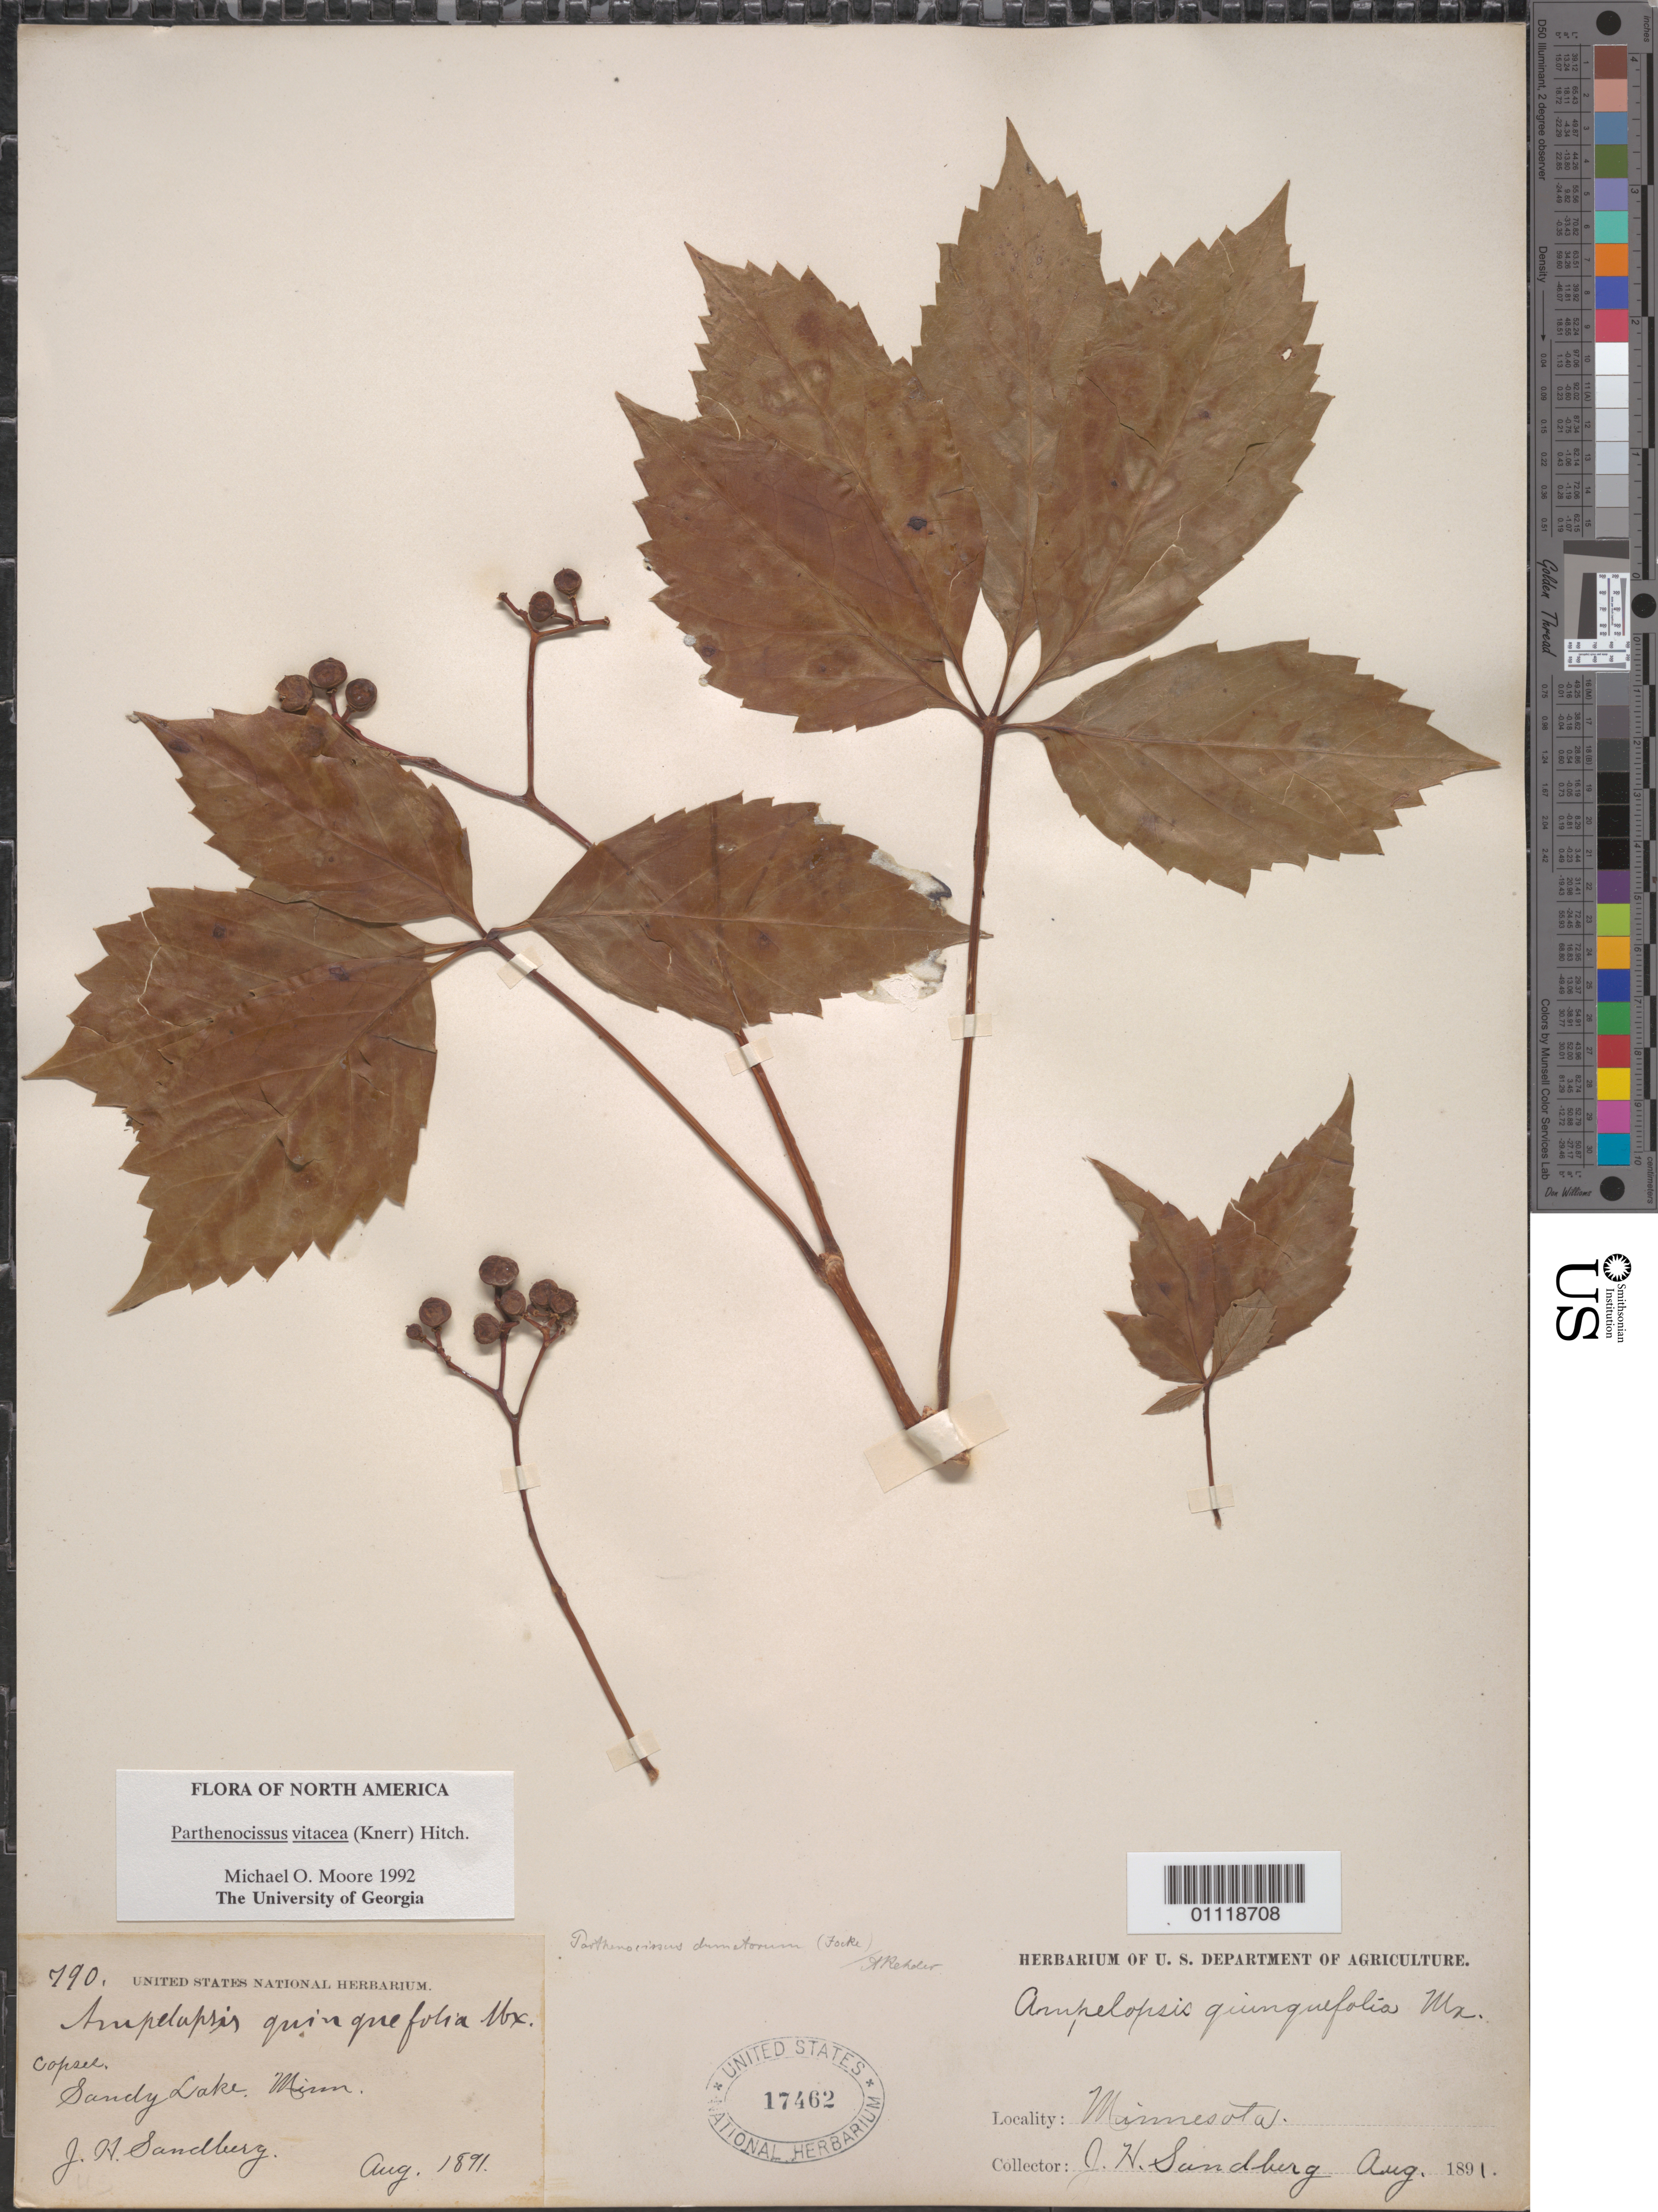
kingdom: Plantae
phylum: Tracheophyta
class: Magnoliopsida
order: Vitales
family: Vitaceae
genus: Parthenocissus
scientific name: Parthenocissus vitacea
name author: (Knerr) Hitchc.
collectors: J. H. Sandberg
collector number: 790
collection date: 1891-08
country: United States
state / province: Minnesota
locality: Sandy Lake.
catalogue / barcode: US 17462